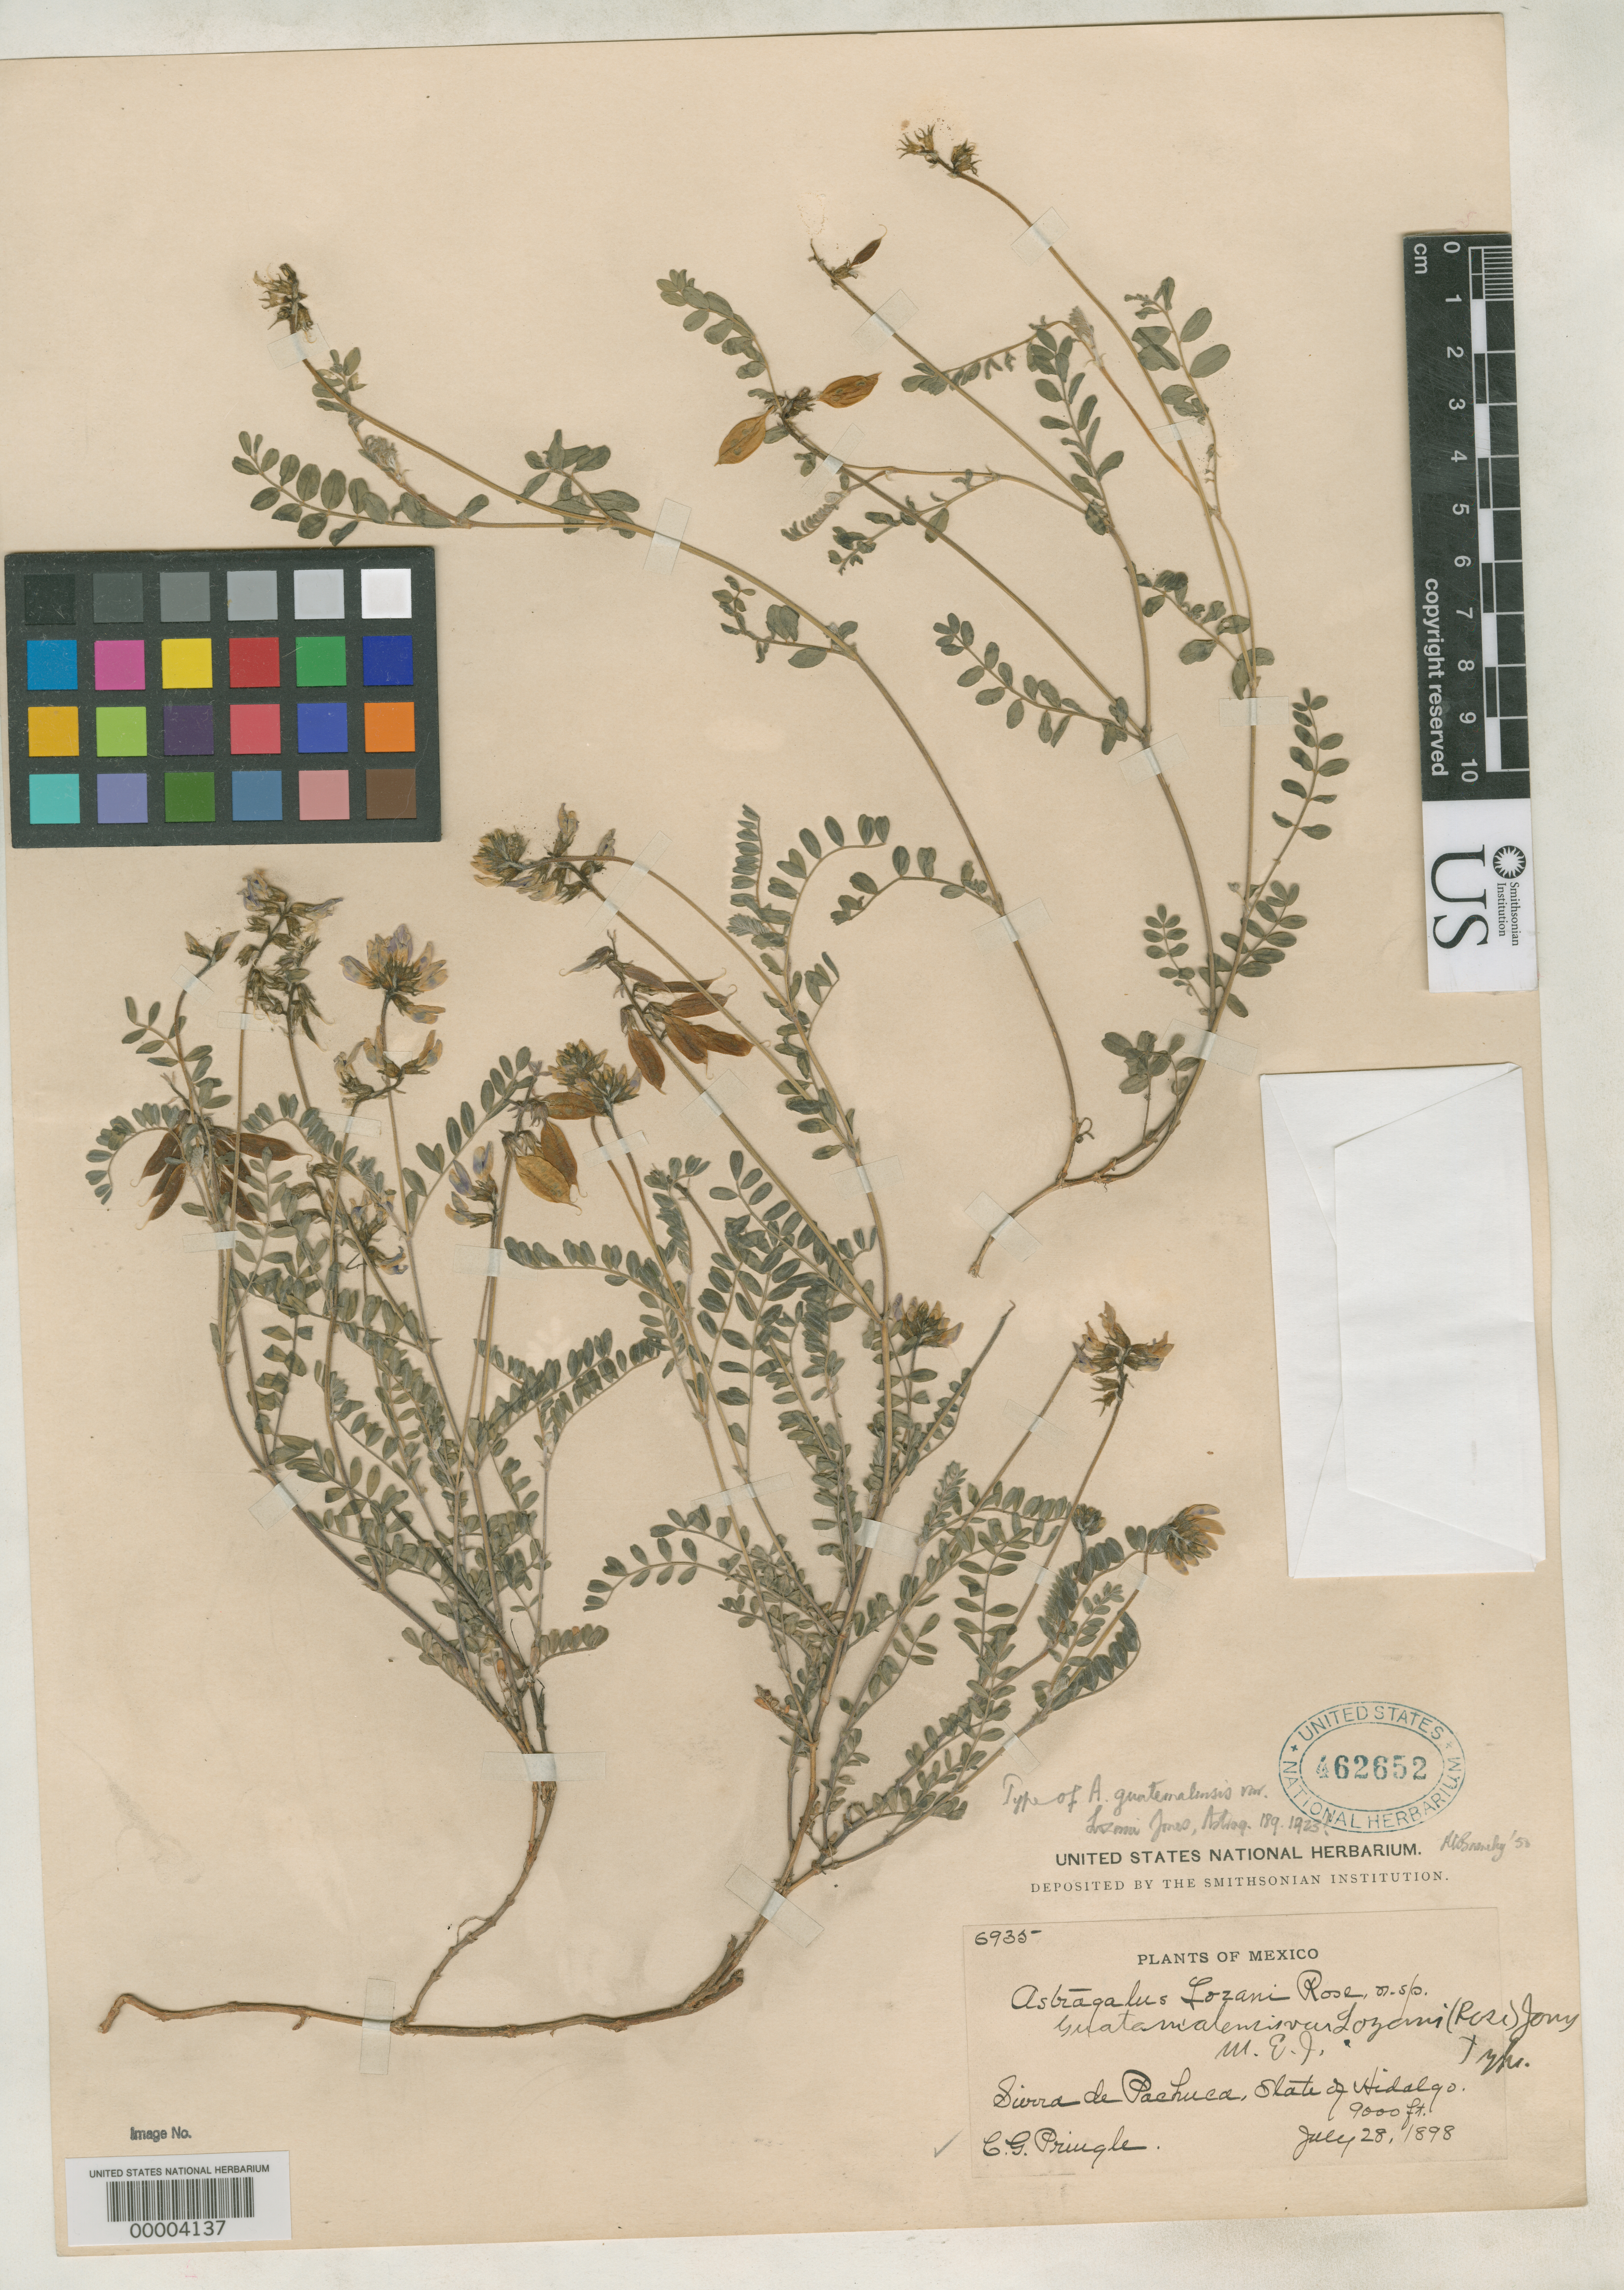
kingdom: Plantae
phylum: Tracheophyta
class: Magnoliopsida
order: Fabales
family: Fabaceae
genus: Astragalus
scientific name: Astragalus guatemalensis var. lozani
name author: M.E. Jones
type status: Holotype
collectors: C. G. Pringle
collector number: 6935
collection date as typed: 28 Jul 1898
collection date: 1898-07-28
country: Mexico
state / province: Hidalgo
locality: Sierra de Pachuca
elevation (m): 2743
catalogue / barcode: US 462652